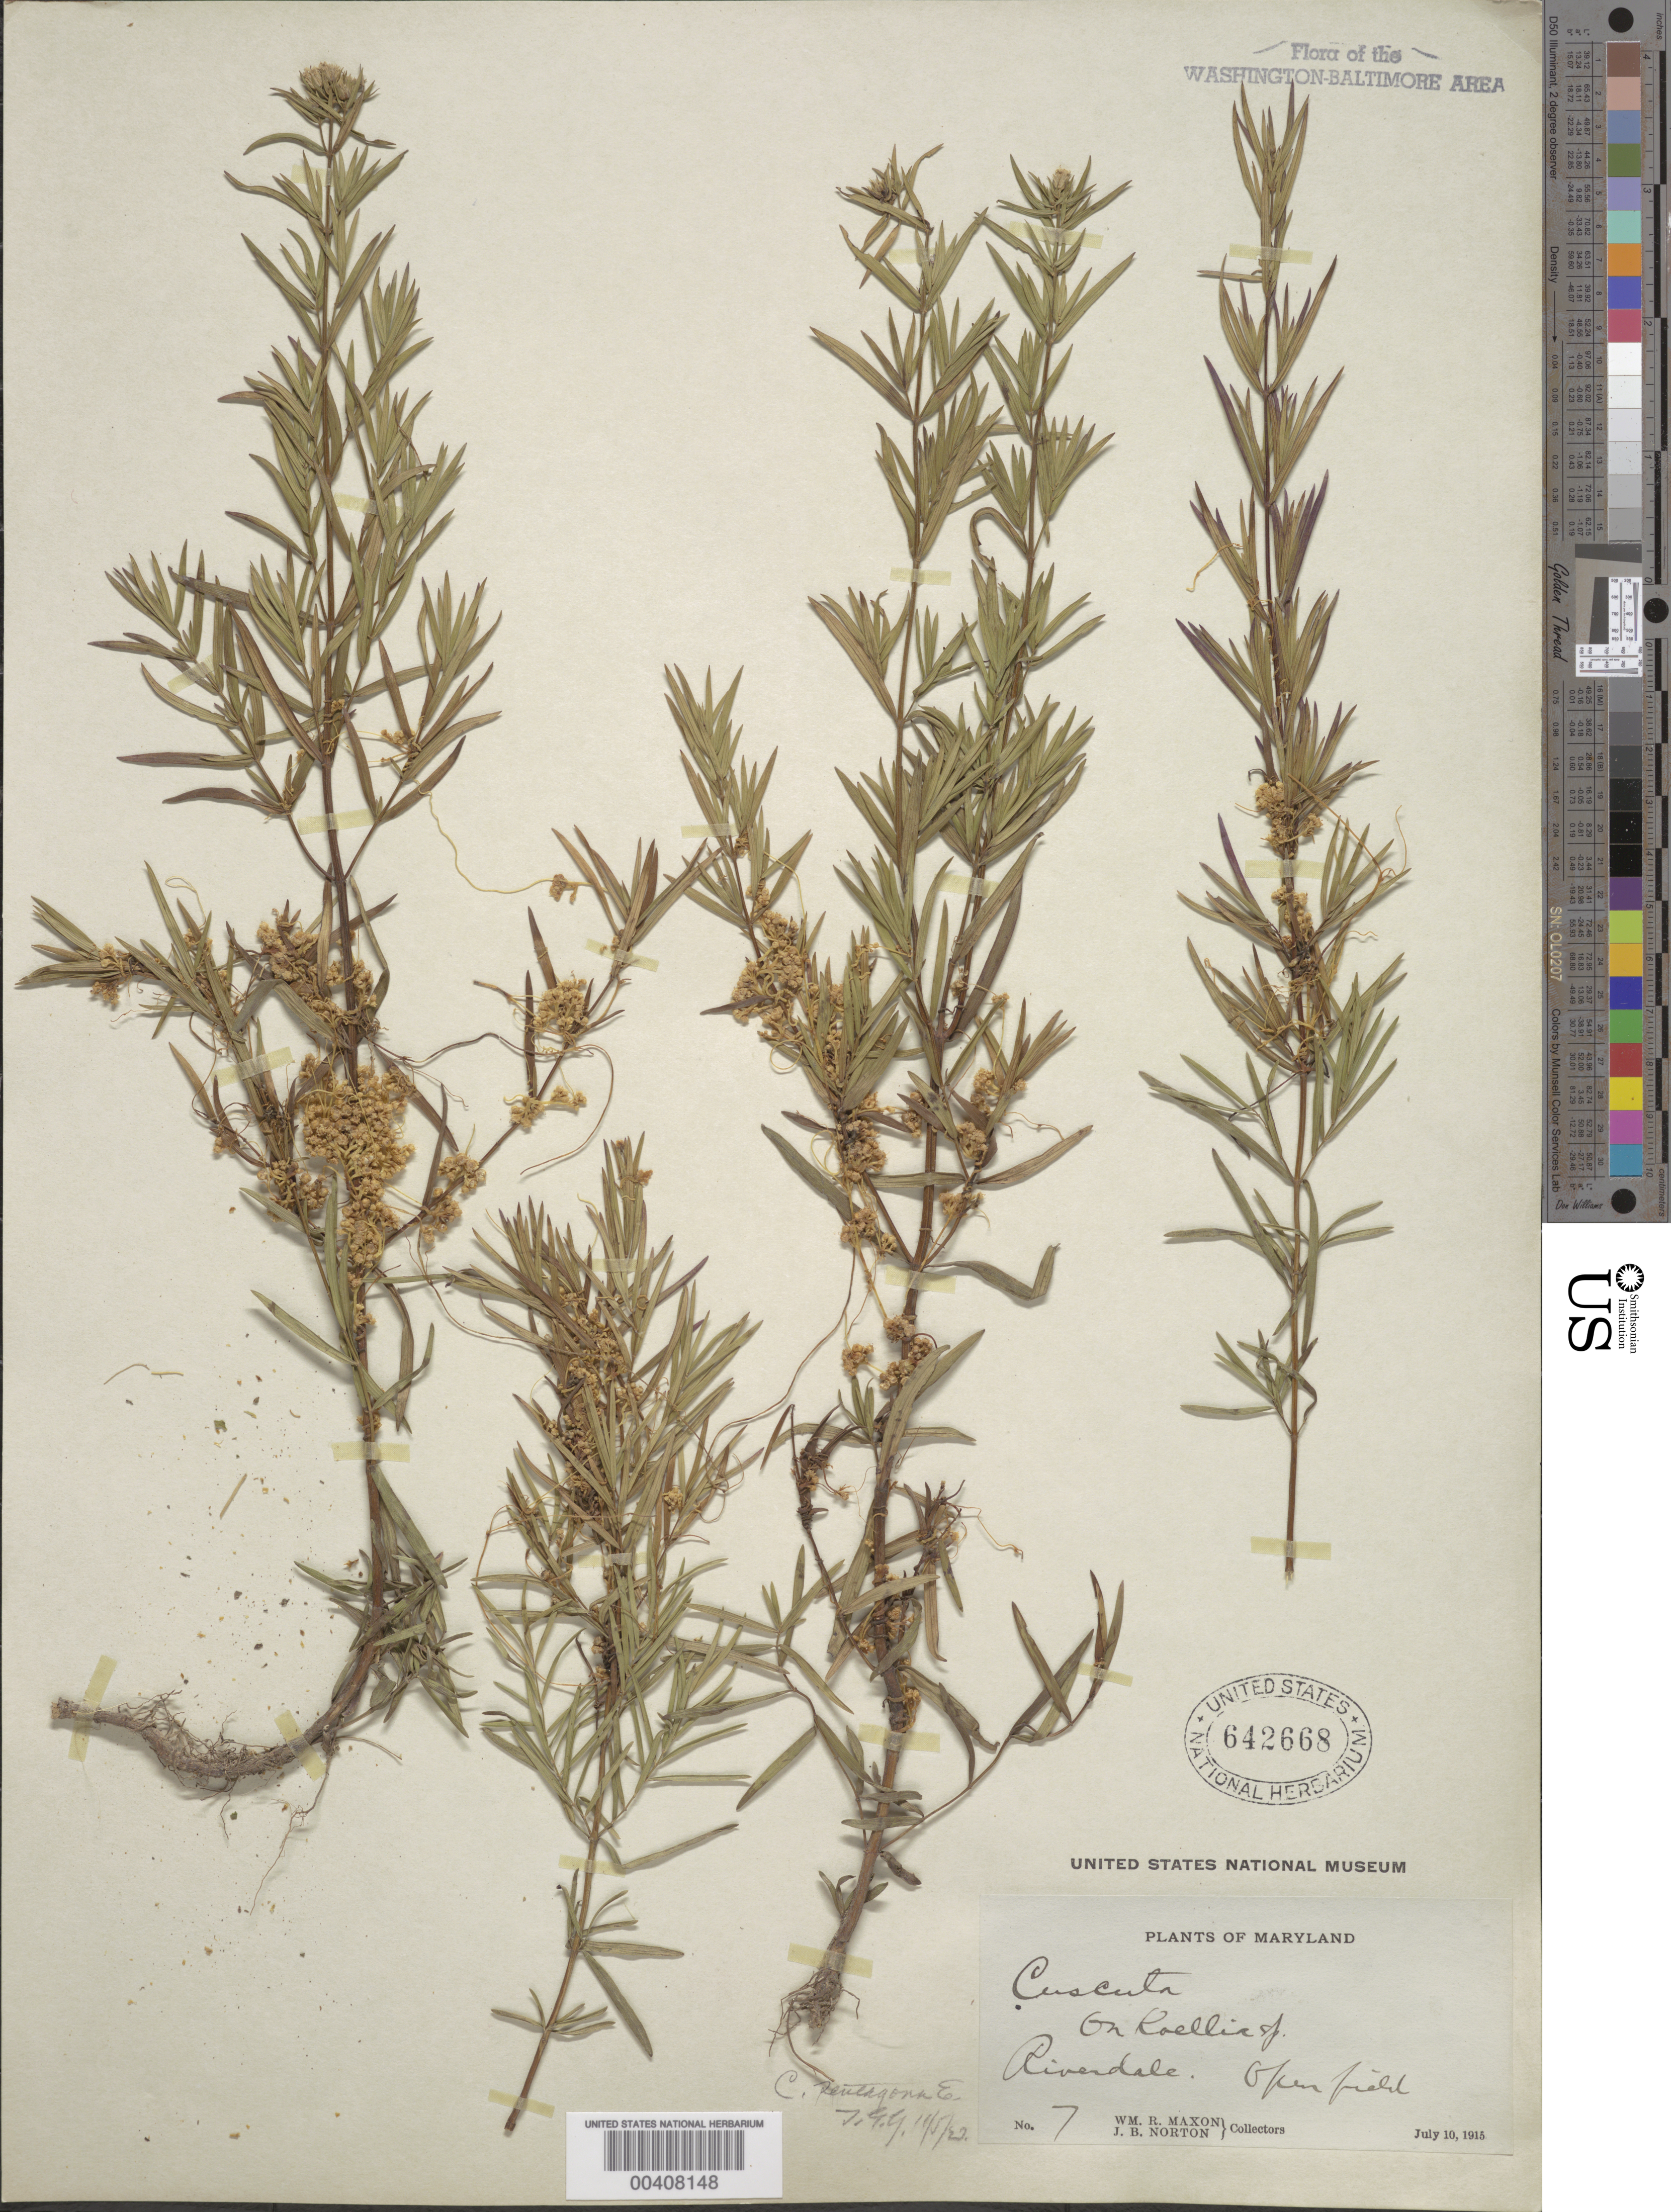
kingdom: Plantae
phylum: Tracheophyta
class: Magnoliopsida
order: Solanales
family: Convolvulaceae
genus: Cuscuta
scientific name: Cuscuta pentagona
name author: Engelm.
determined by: T.G.Y.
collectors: W. R. Maxon & J. Norton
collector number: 7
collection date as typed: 10 Jul 1915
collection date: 1915-07-10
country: United States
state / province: Maryland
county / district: Prince George's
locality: Riverdale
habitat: Open field, on koellia sp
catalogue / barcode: US 642668